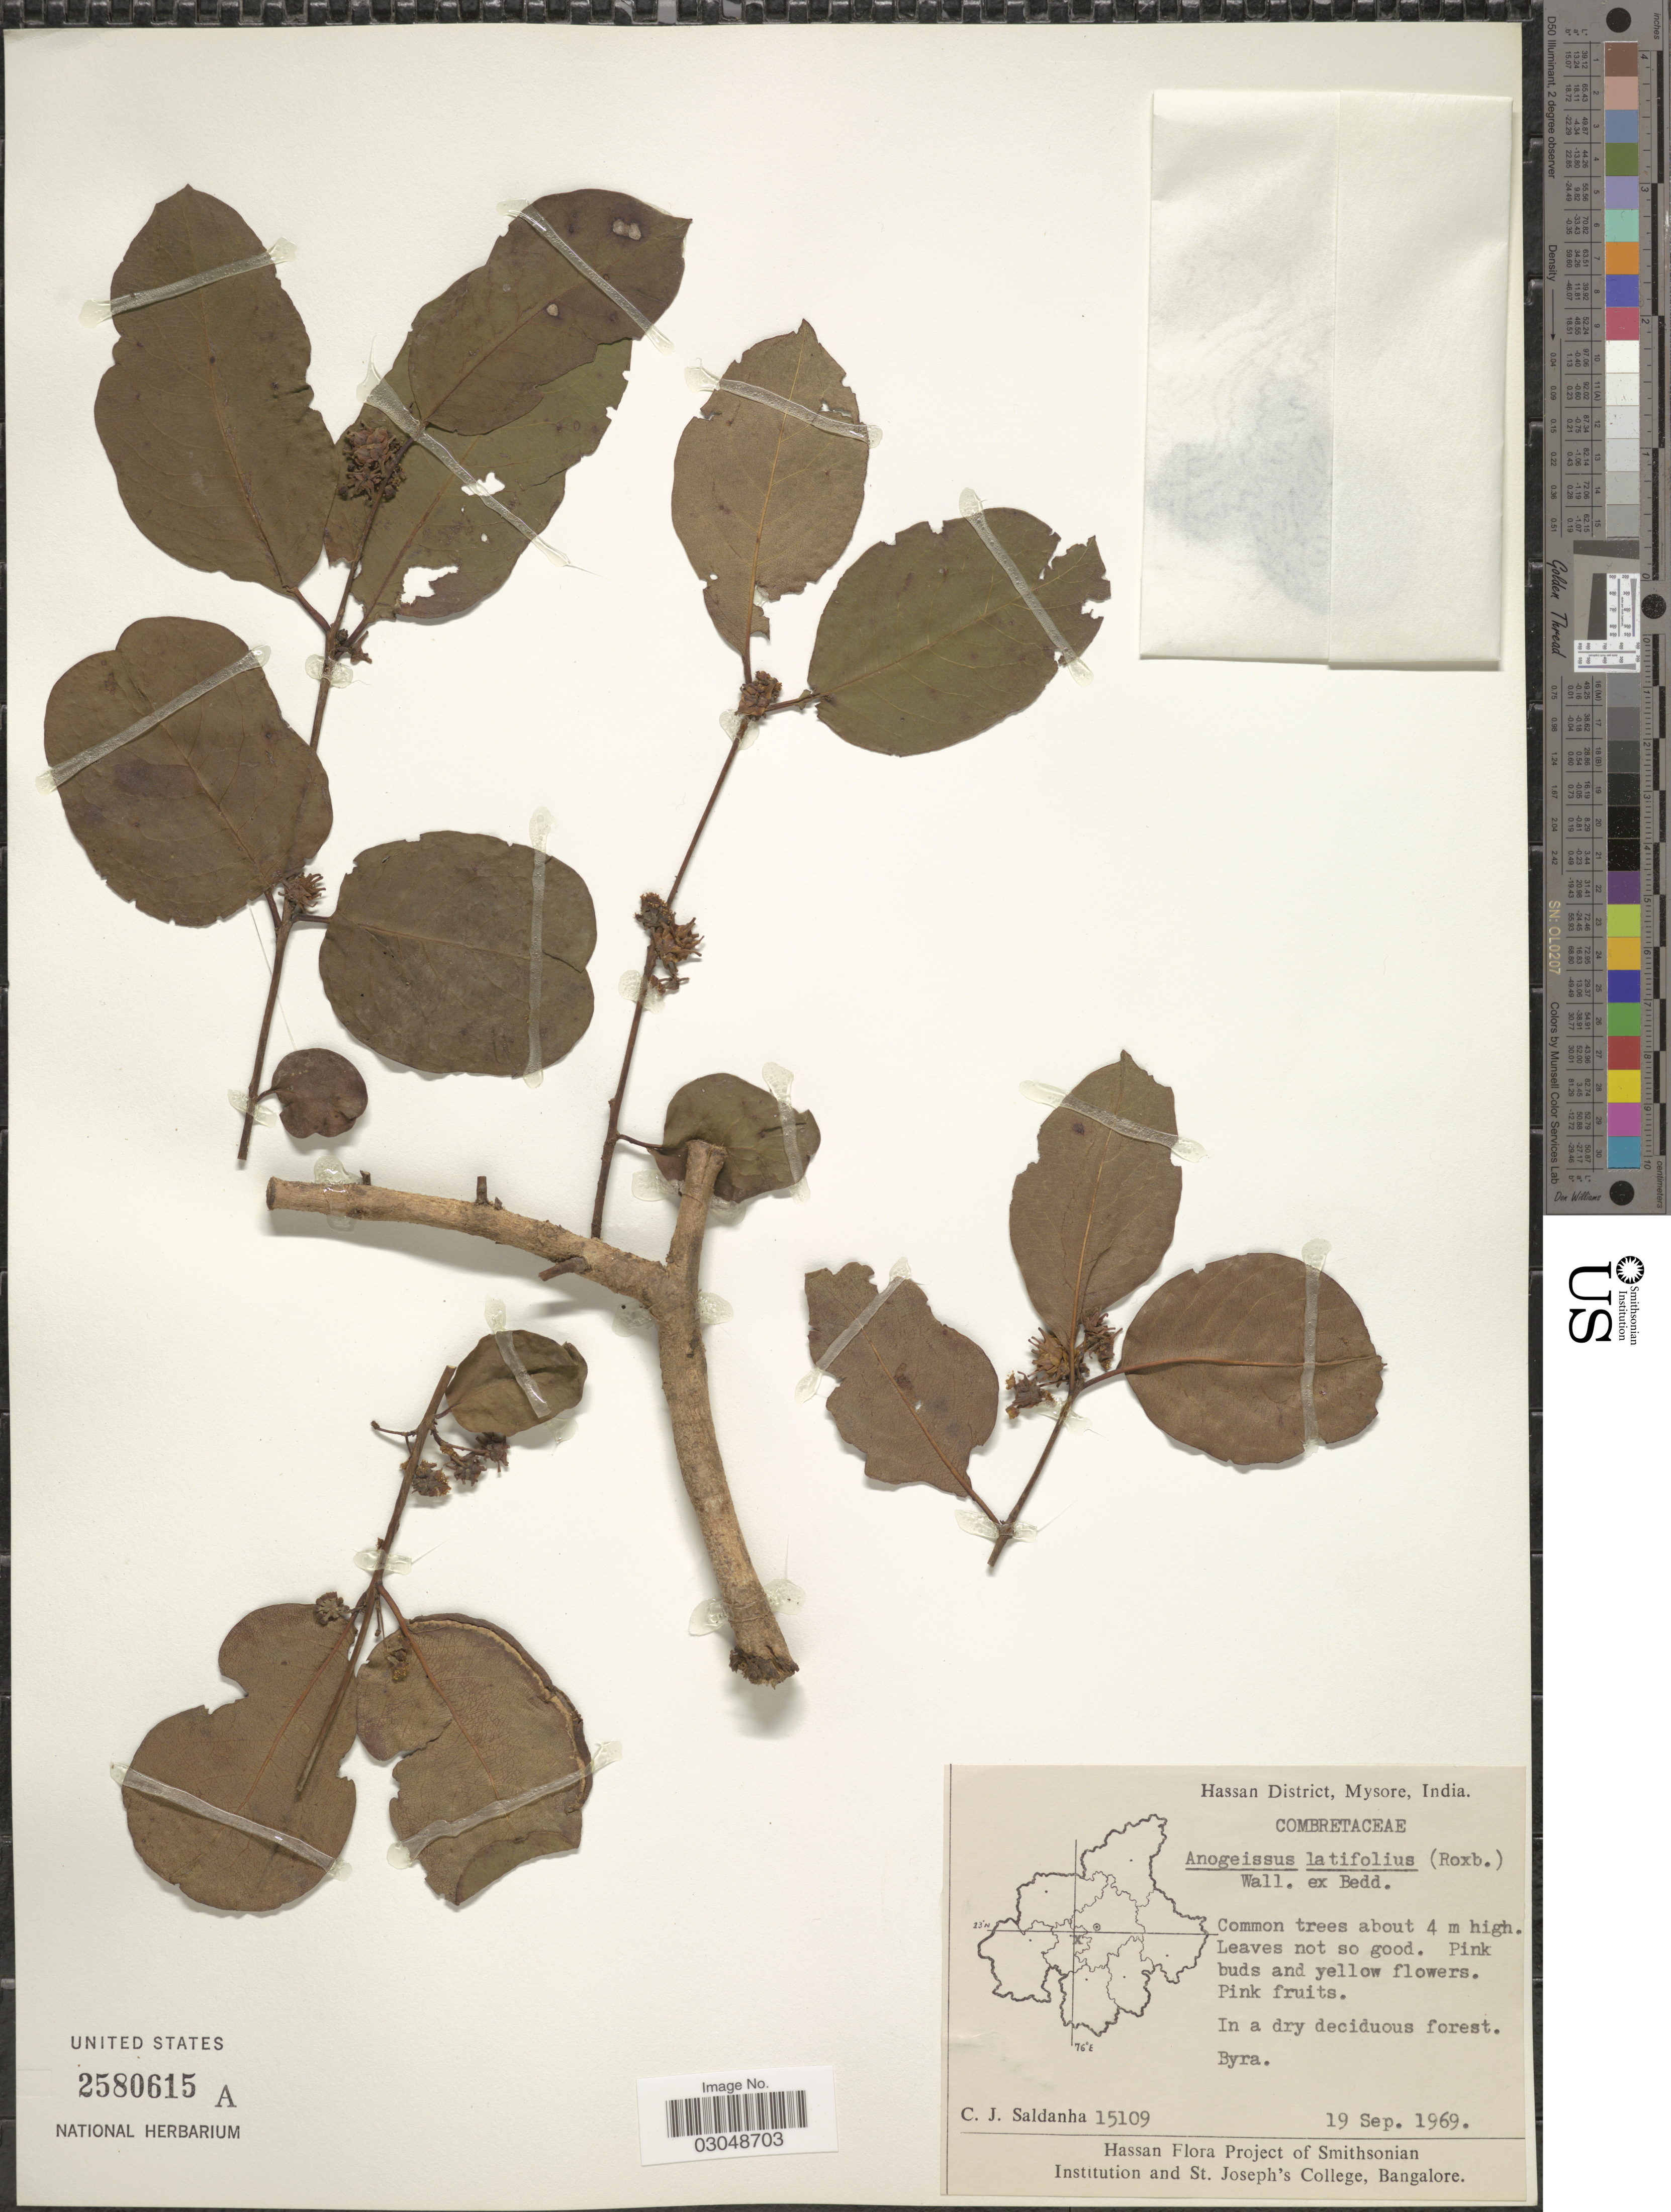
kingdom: Plantae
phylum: Tracheophyta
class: Magnoliopsida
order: Myrtales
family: Combretaceae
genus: Anogeissus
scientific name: Anogeissus latifolia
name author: (Roxb. ex DC.) Wall. ex Guill. & Perr.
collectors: C. J. Saldanha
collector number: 15109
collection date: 1969-09-19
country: India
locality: Hassan District, Mysore. Byra.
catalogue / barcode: US 2580615A